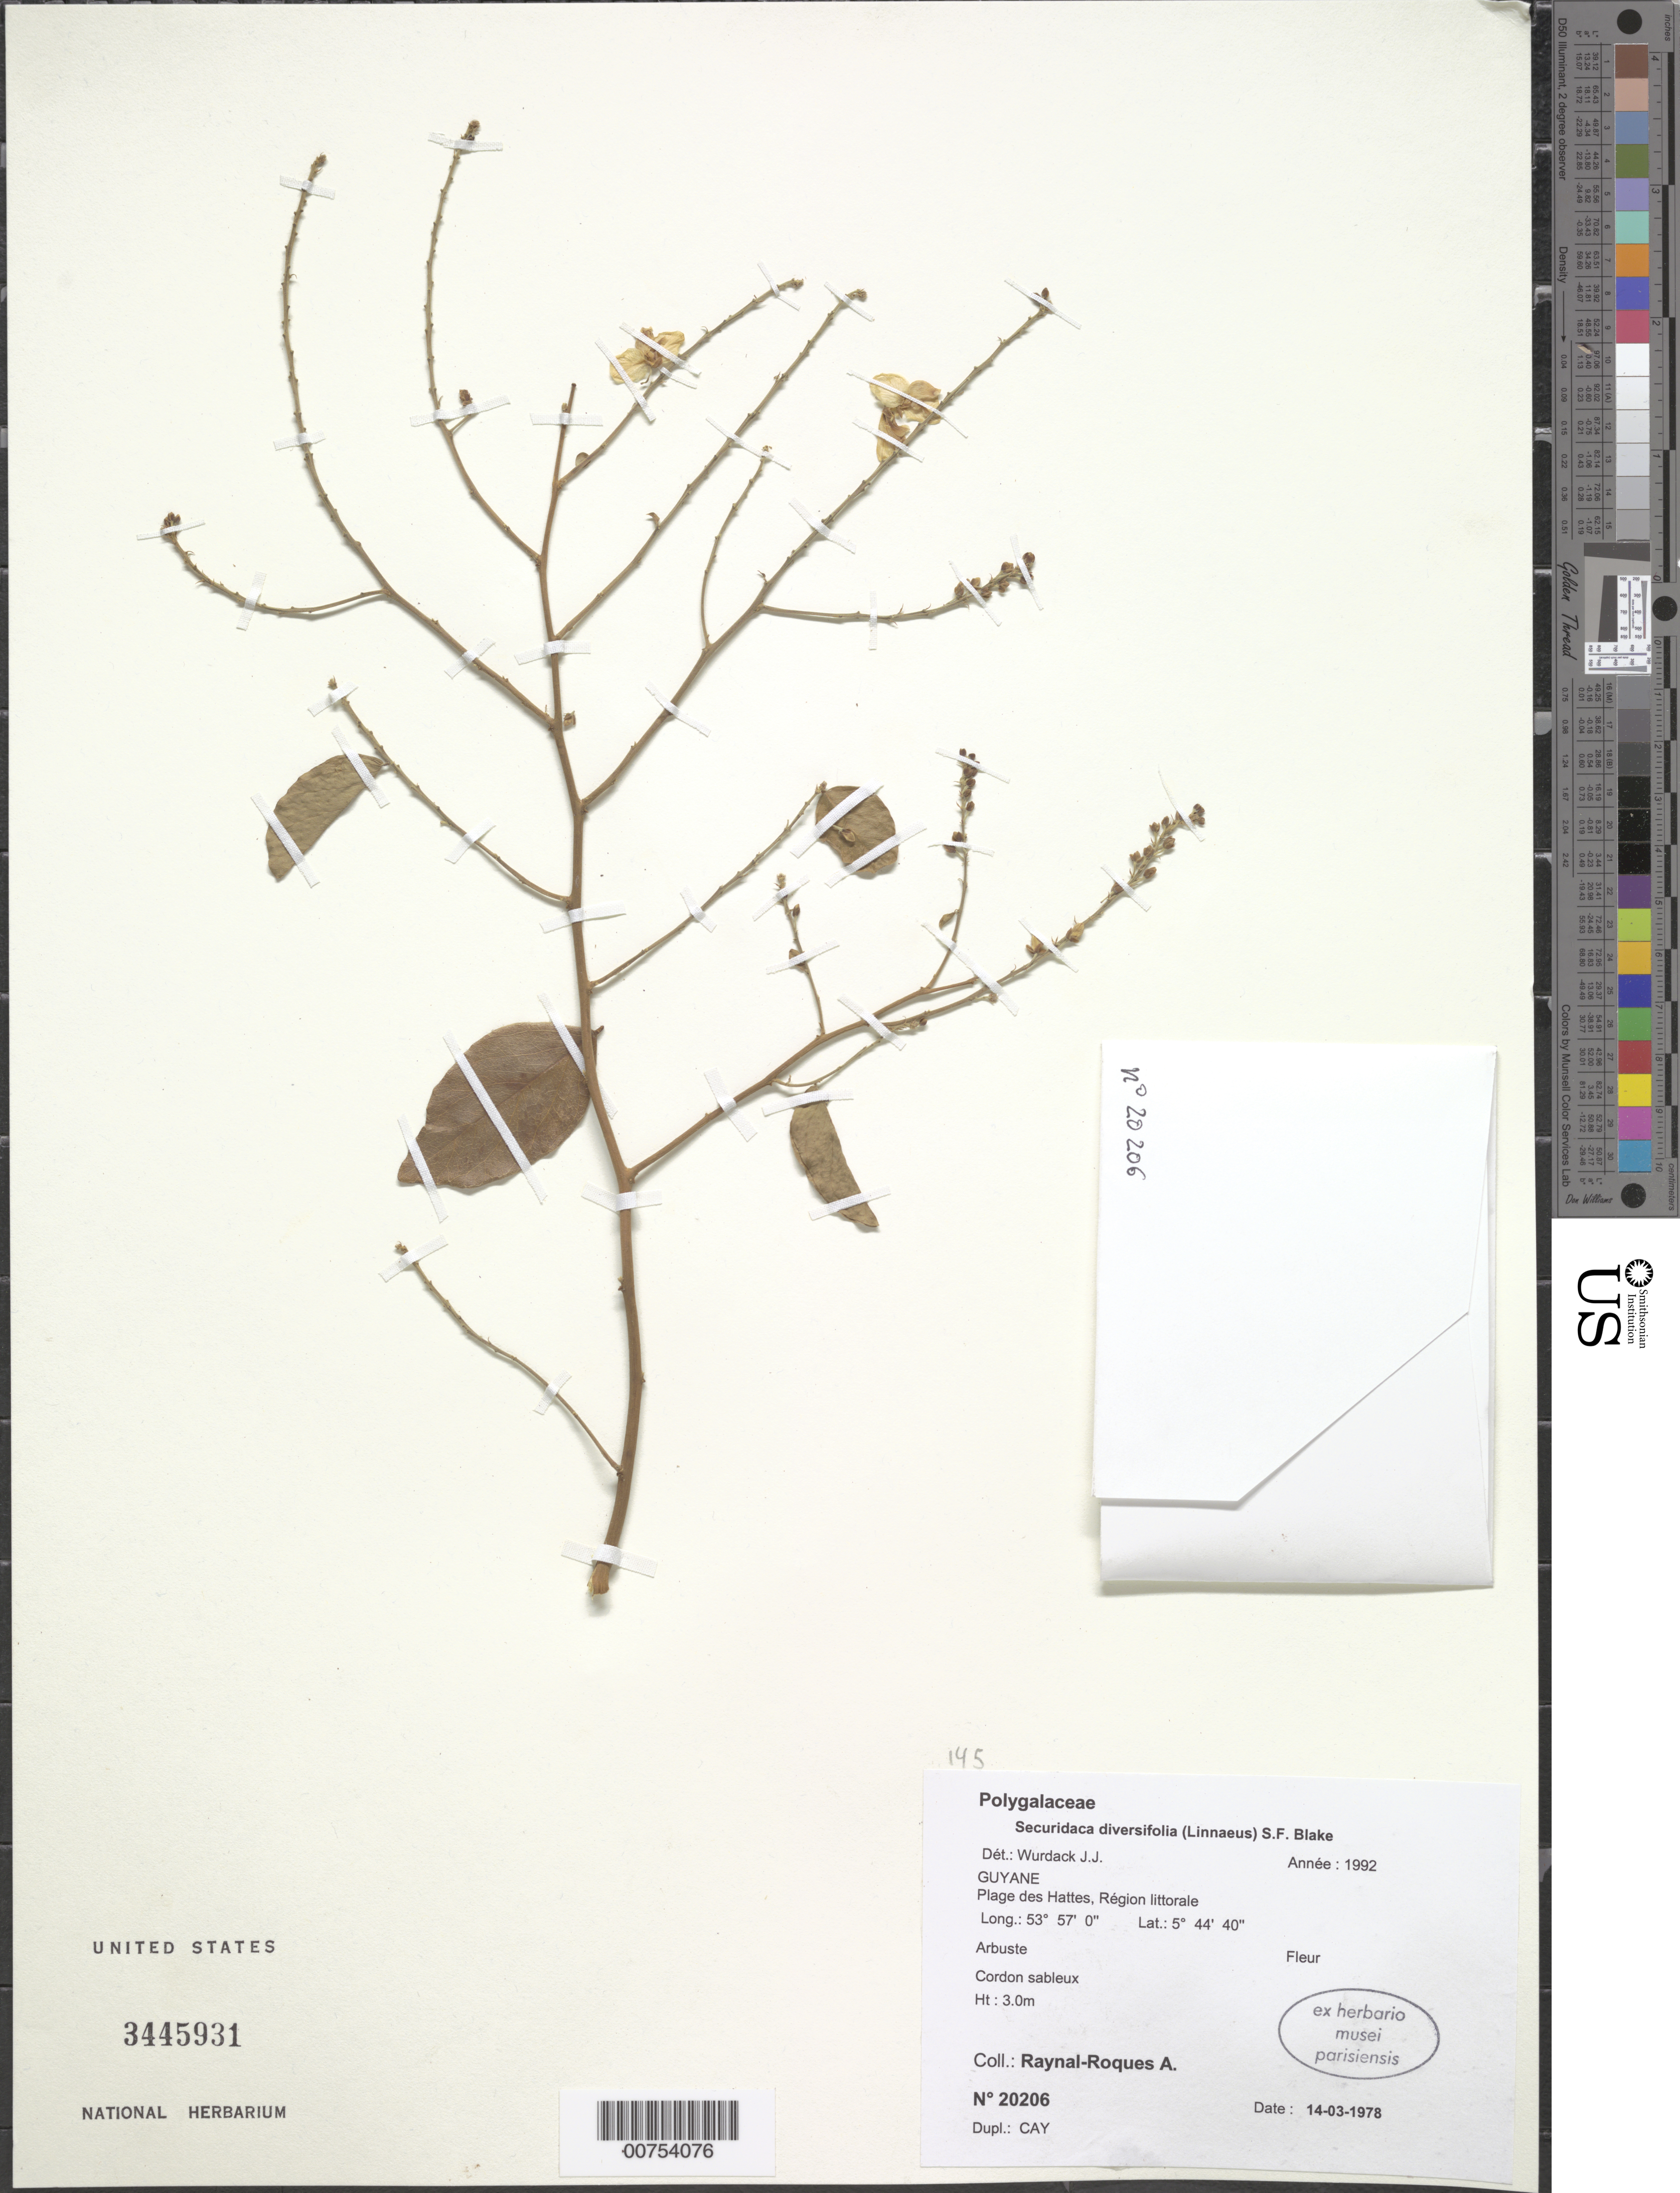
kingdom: Plantae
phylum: Tracheophyta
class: Magnoliopsida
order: Fabales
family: Polygalaceae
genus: Securidaca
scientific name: Securidaca diversifolia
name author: (L.) S.F. Blake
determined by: Wurdack, John J., (US), US (UNITED STATES)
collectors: A. M. Raynal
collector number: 20206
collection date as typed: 14-Mar-78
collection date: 1978-03-14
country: French Guiana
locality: Plage des Hattes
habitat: Cordon sableaux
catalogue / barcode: US 3445931